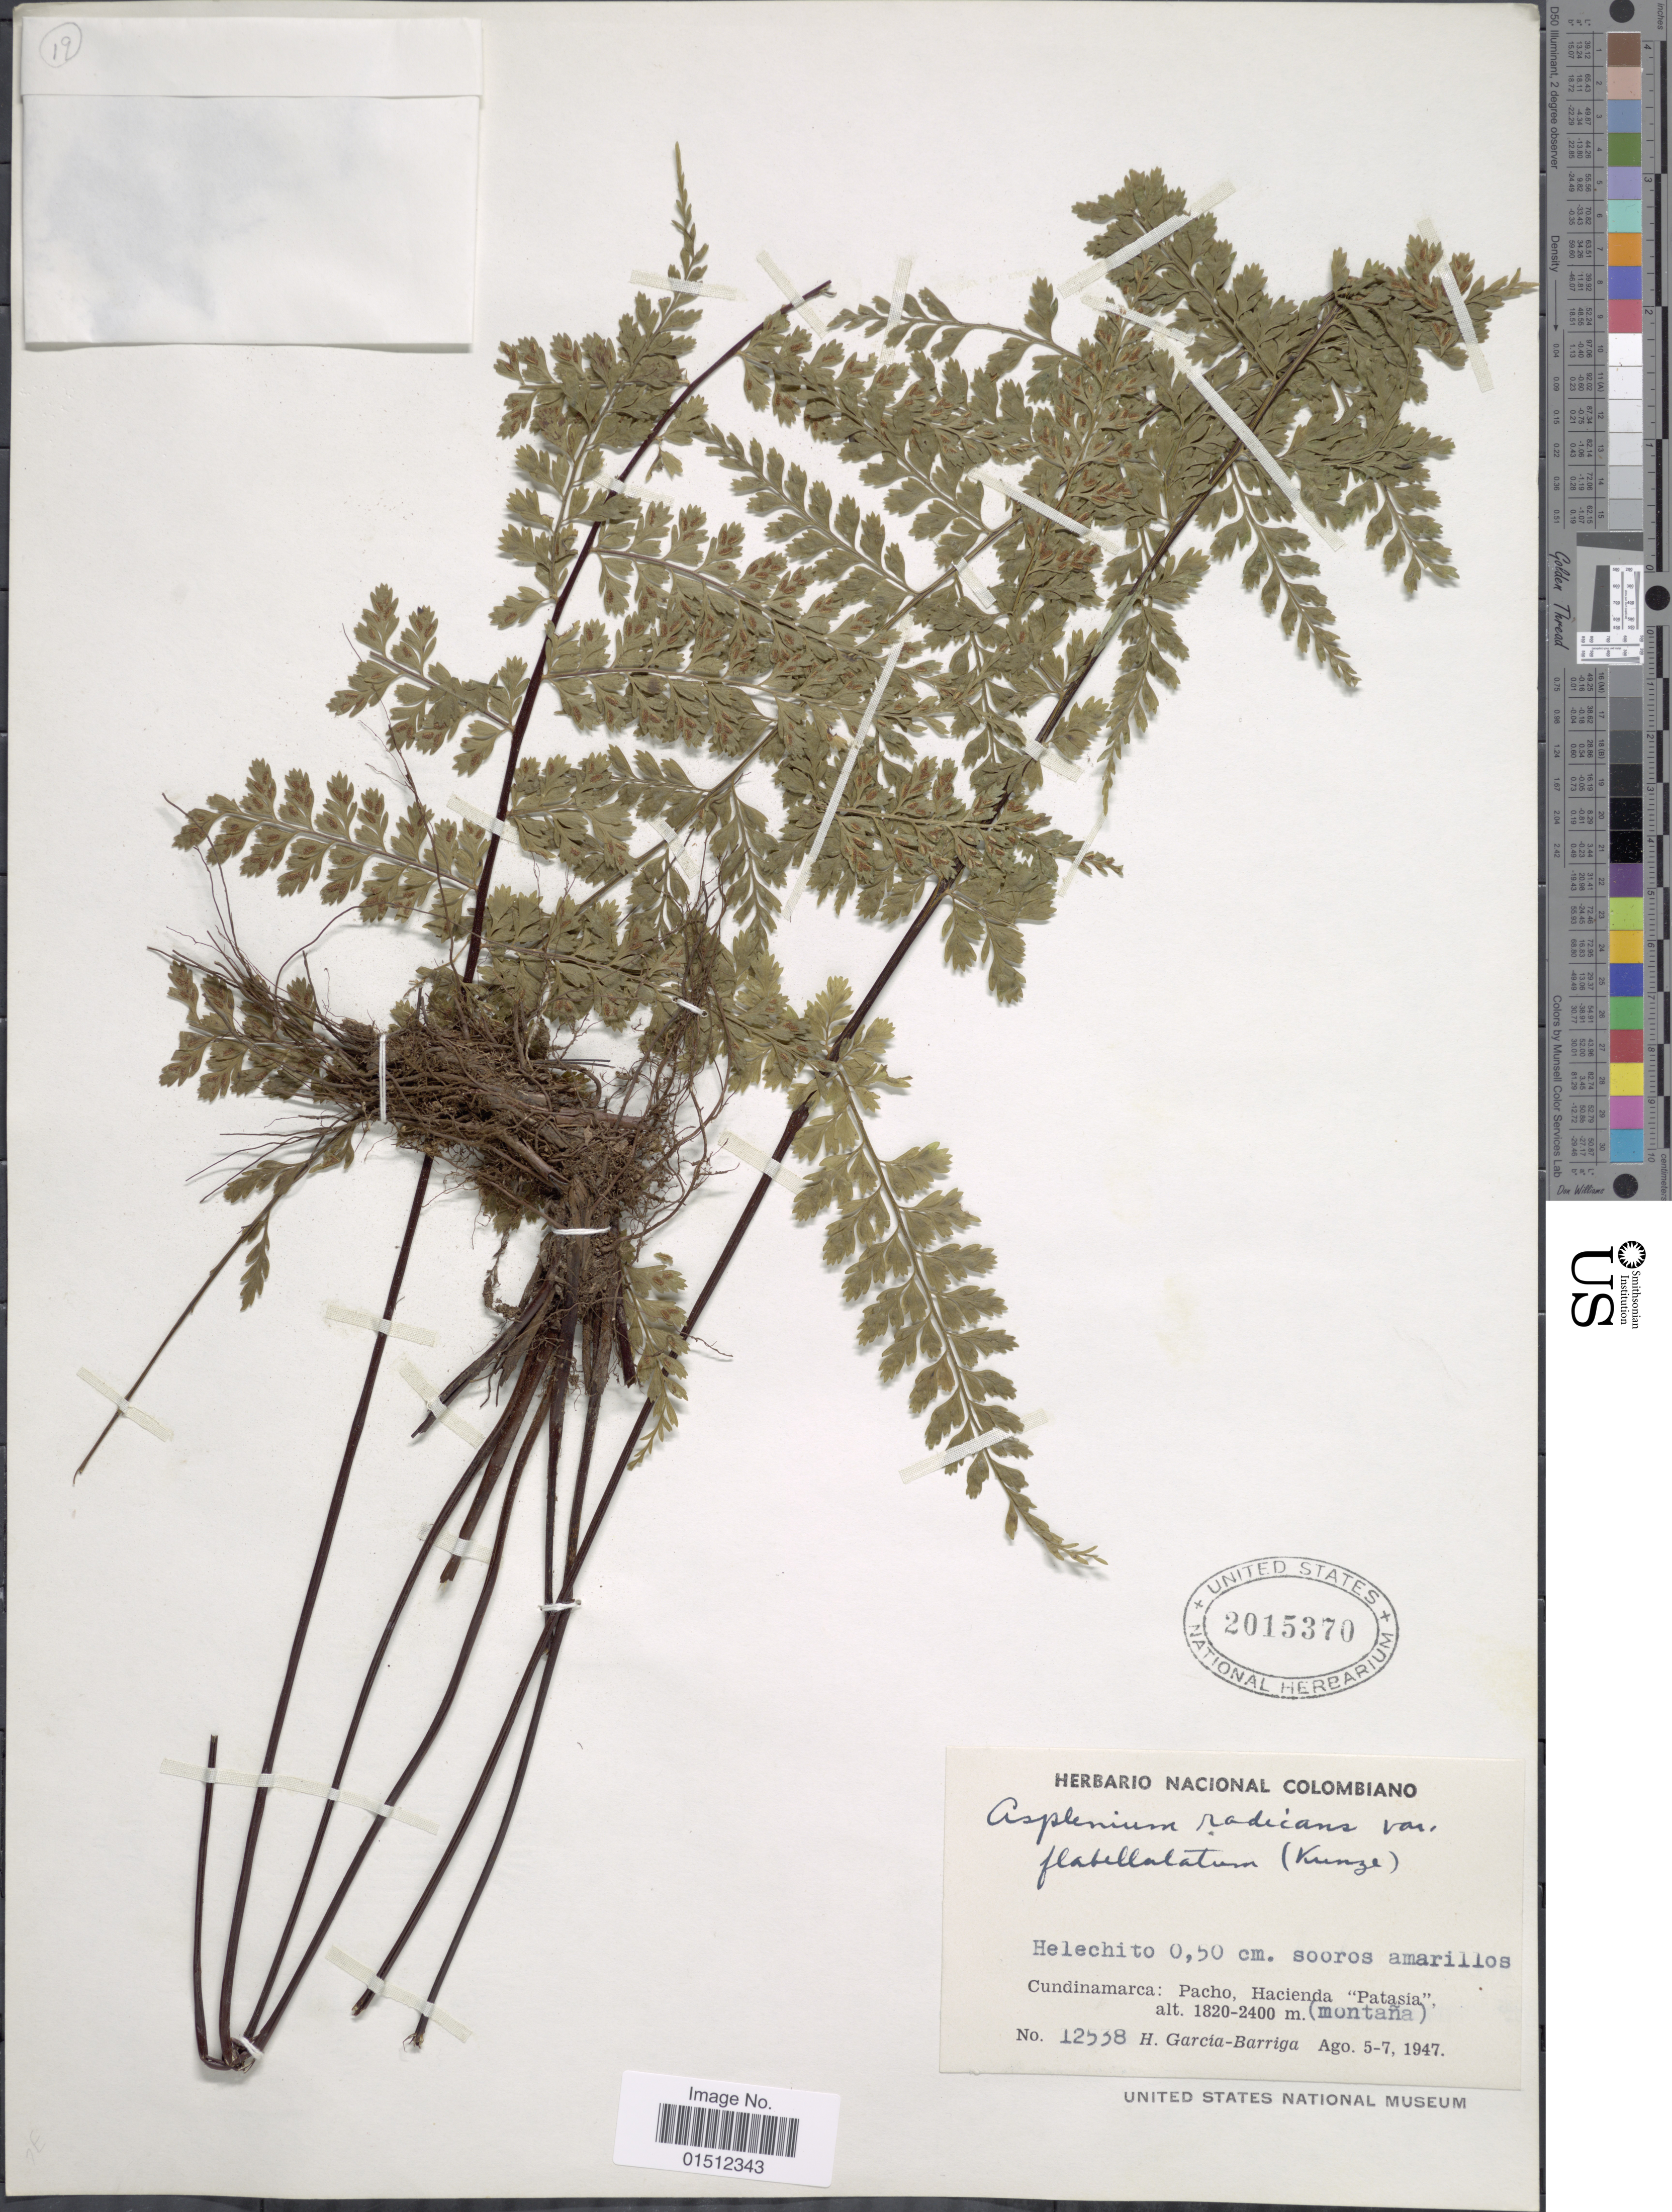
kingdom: Plantae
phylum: Tracheophyta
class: Polypodiopsida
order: Polypodiales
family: Aspleniaceae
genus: Asplenium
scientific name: Asplenium radicans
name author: L.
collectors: H. García Barriga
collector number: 12538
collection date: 1947-08-05/1947-08-07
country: Colombia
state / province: Cundinamarca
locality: Cundinamarca: Pacho, Hacienda "Patasia" (montana)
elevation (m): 1820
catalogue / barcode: US 2015370